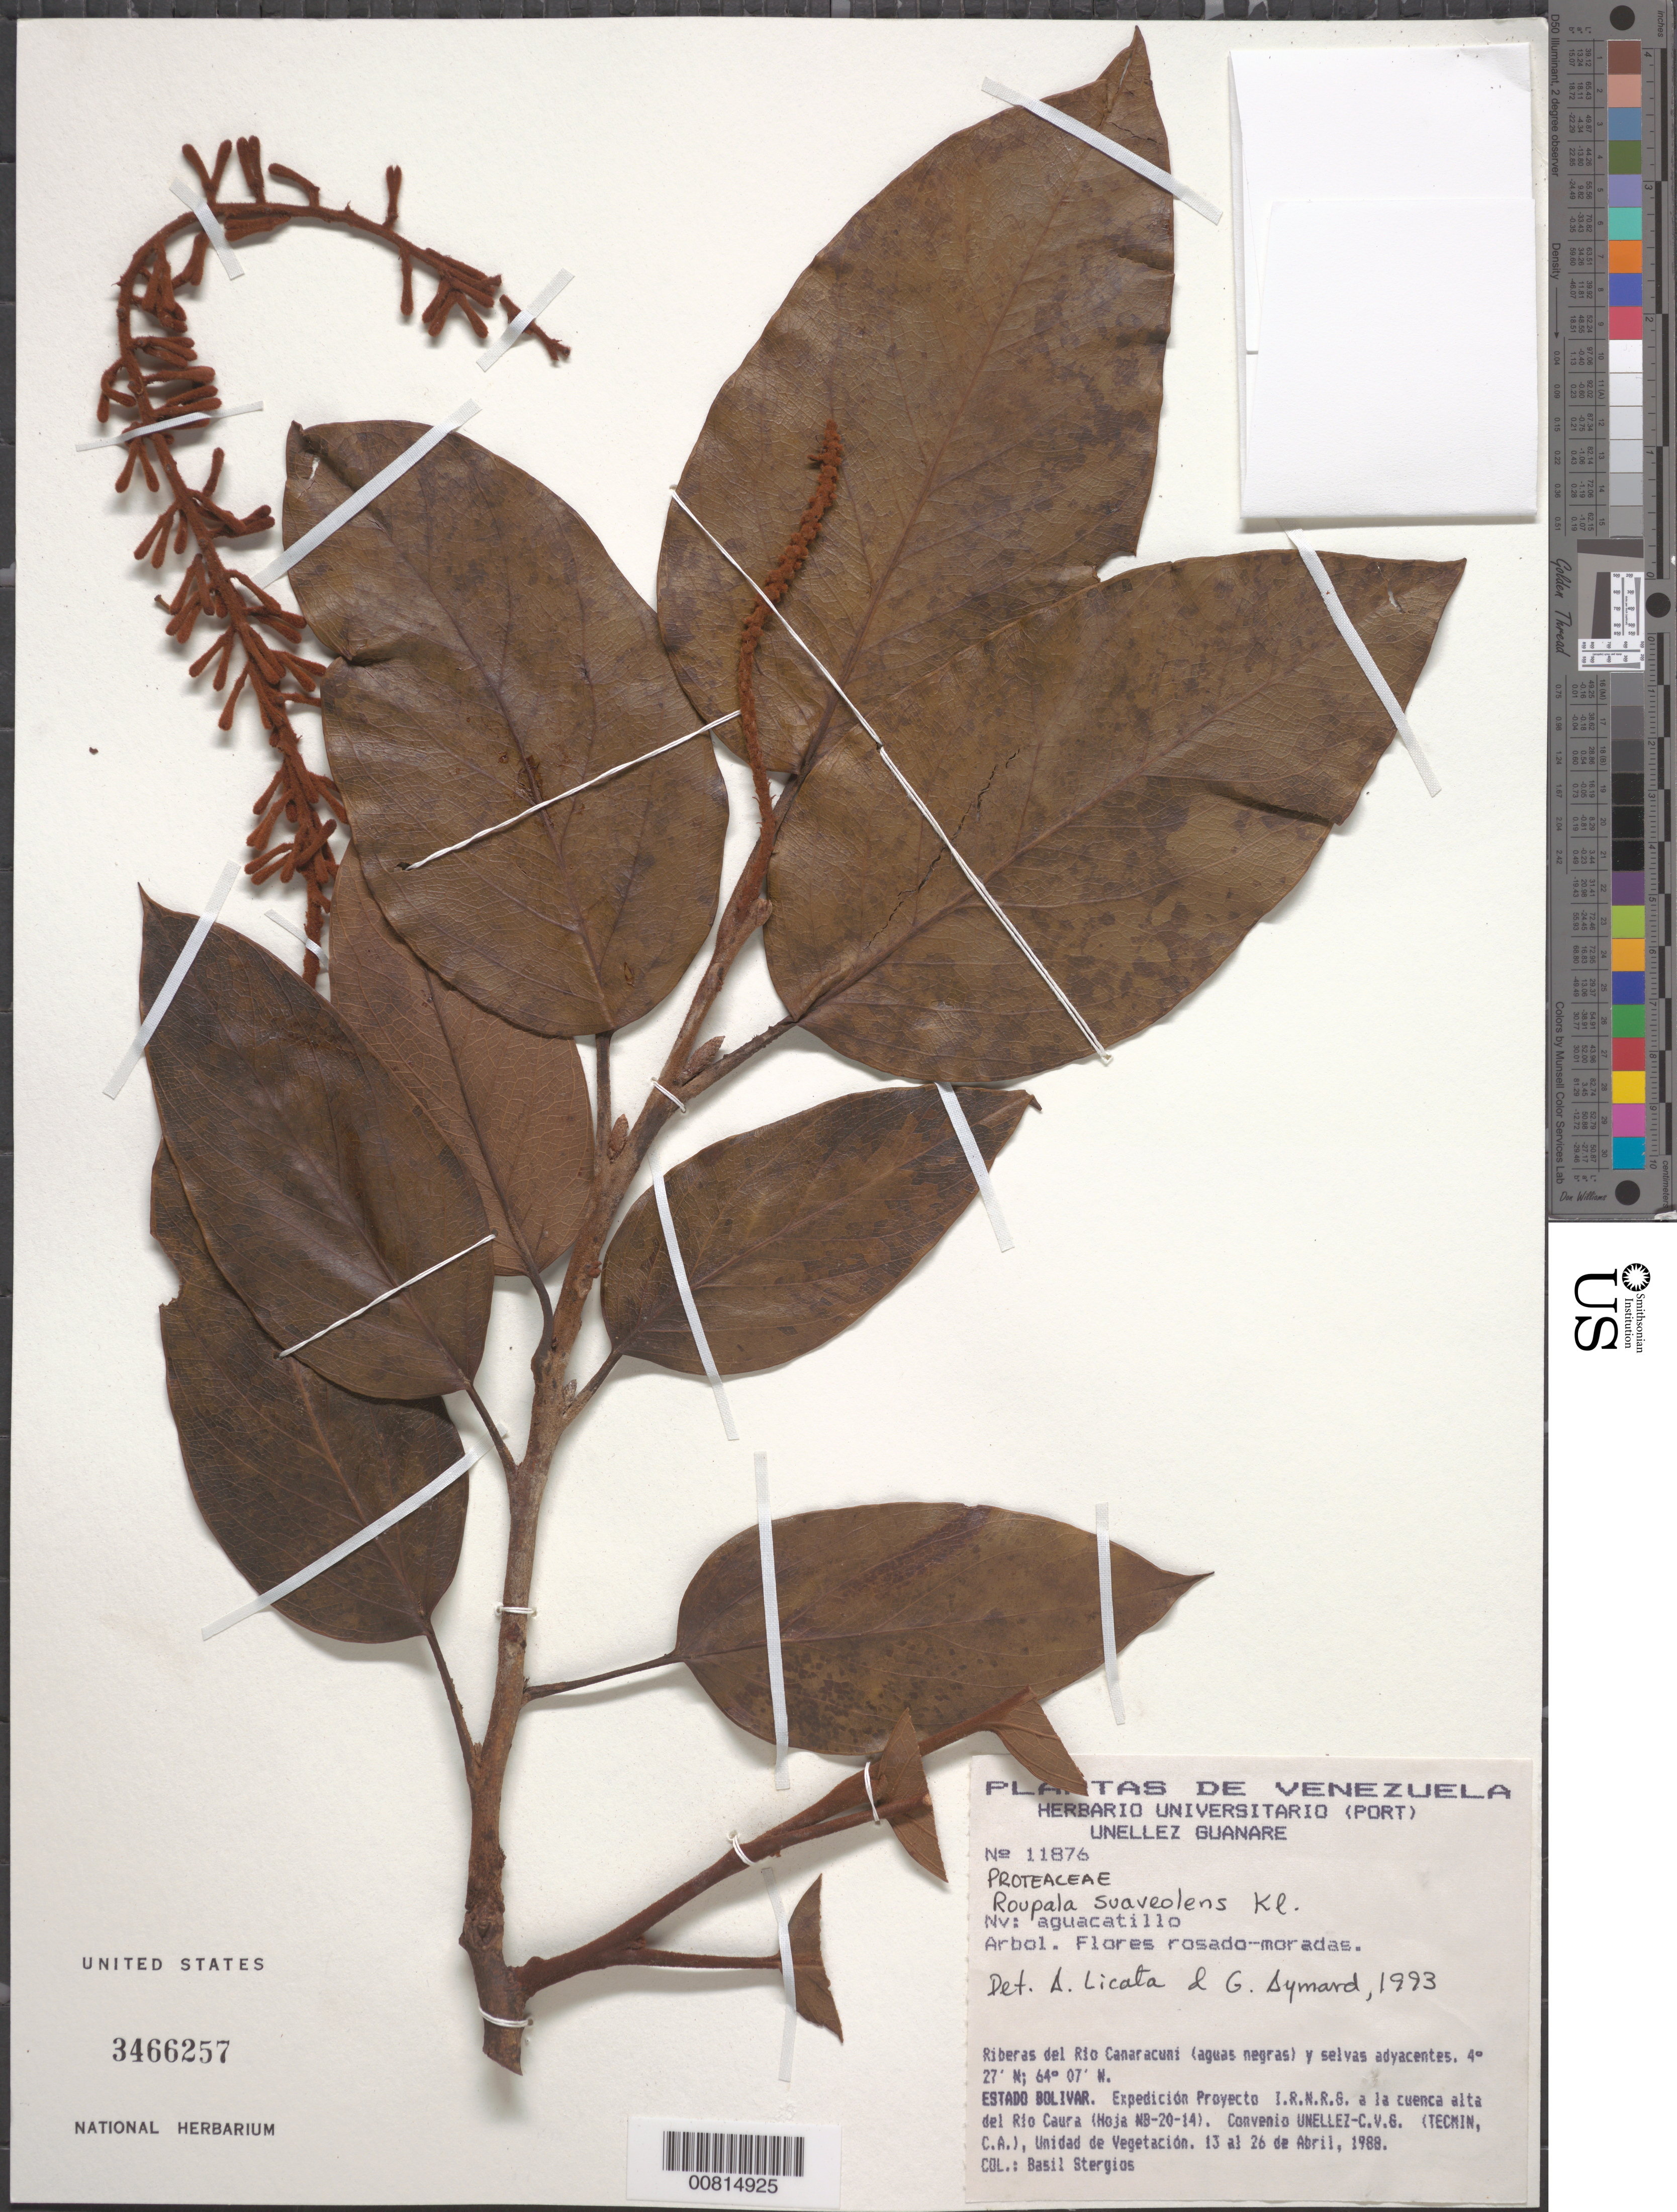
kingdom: Plantae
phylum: Tracheophyta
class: Magnoliopsida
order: Proteales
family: Proteaceae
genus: Roupala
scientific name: Roupala suaveolens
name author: Klotzsch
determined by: Licata, A.; Aymard C., G. A.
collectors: B. G. Stergios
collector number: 11876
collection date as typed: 13-Apr-88 to 26-Apr-88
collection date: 1988-04-13/1988-04-26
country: Venezuela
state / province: Bolívar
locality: Río Canaracuni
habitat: Riberas del río (agua negras) y selvas adyacentes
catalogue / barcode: US 3466257